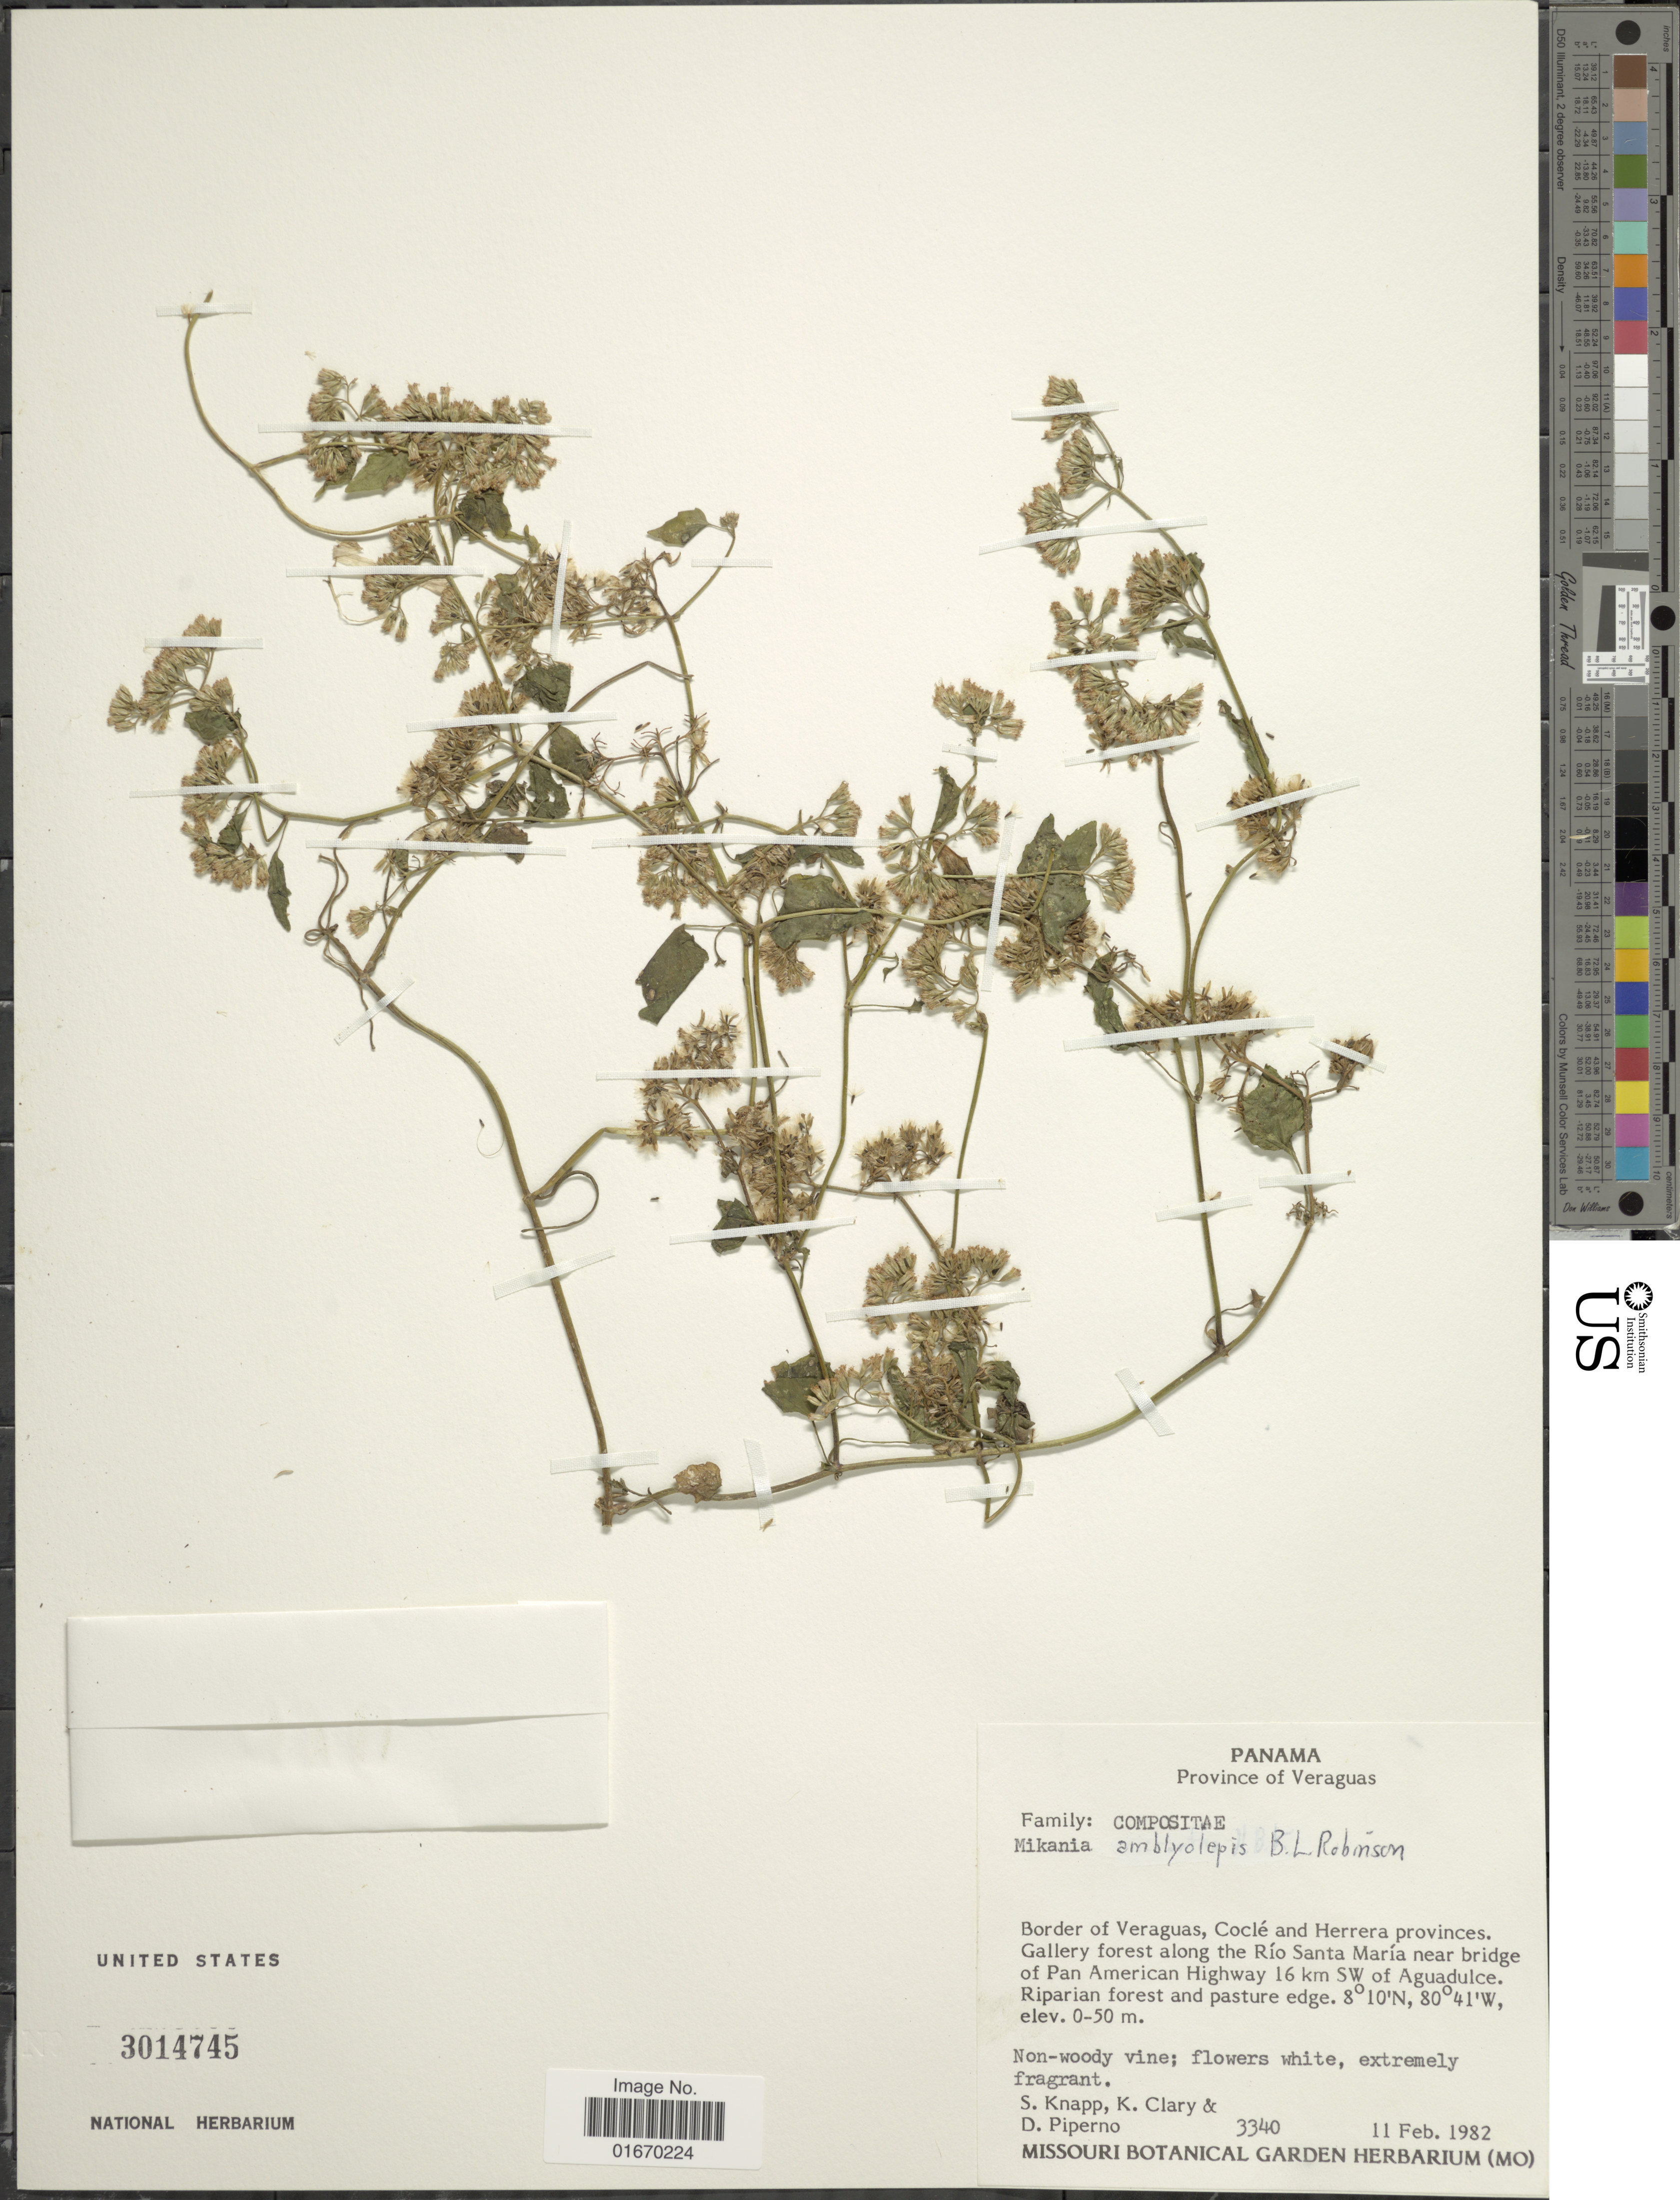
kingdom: Plantae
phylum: Tracheophyta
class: Magnoliopsida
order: Asterales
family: Asteraceae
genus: Mikania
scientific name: Mikania amblyolepis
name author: B.L. Rob.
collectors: S. Knapp, K. Clary & D. Piperno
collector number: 3340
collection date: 1982-02-11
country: Panama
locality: Province of Veraguas, Border of Veraguas, Cocle and Herrera provinces, along the Rio Santa Maria near bridge of Pan American Highway 16 km SW of Aguadulce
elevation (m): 0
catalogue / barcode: US 3014745